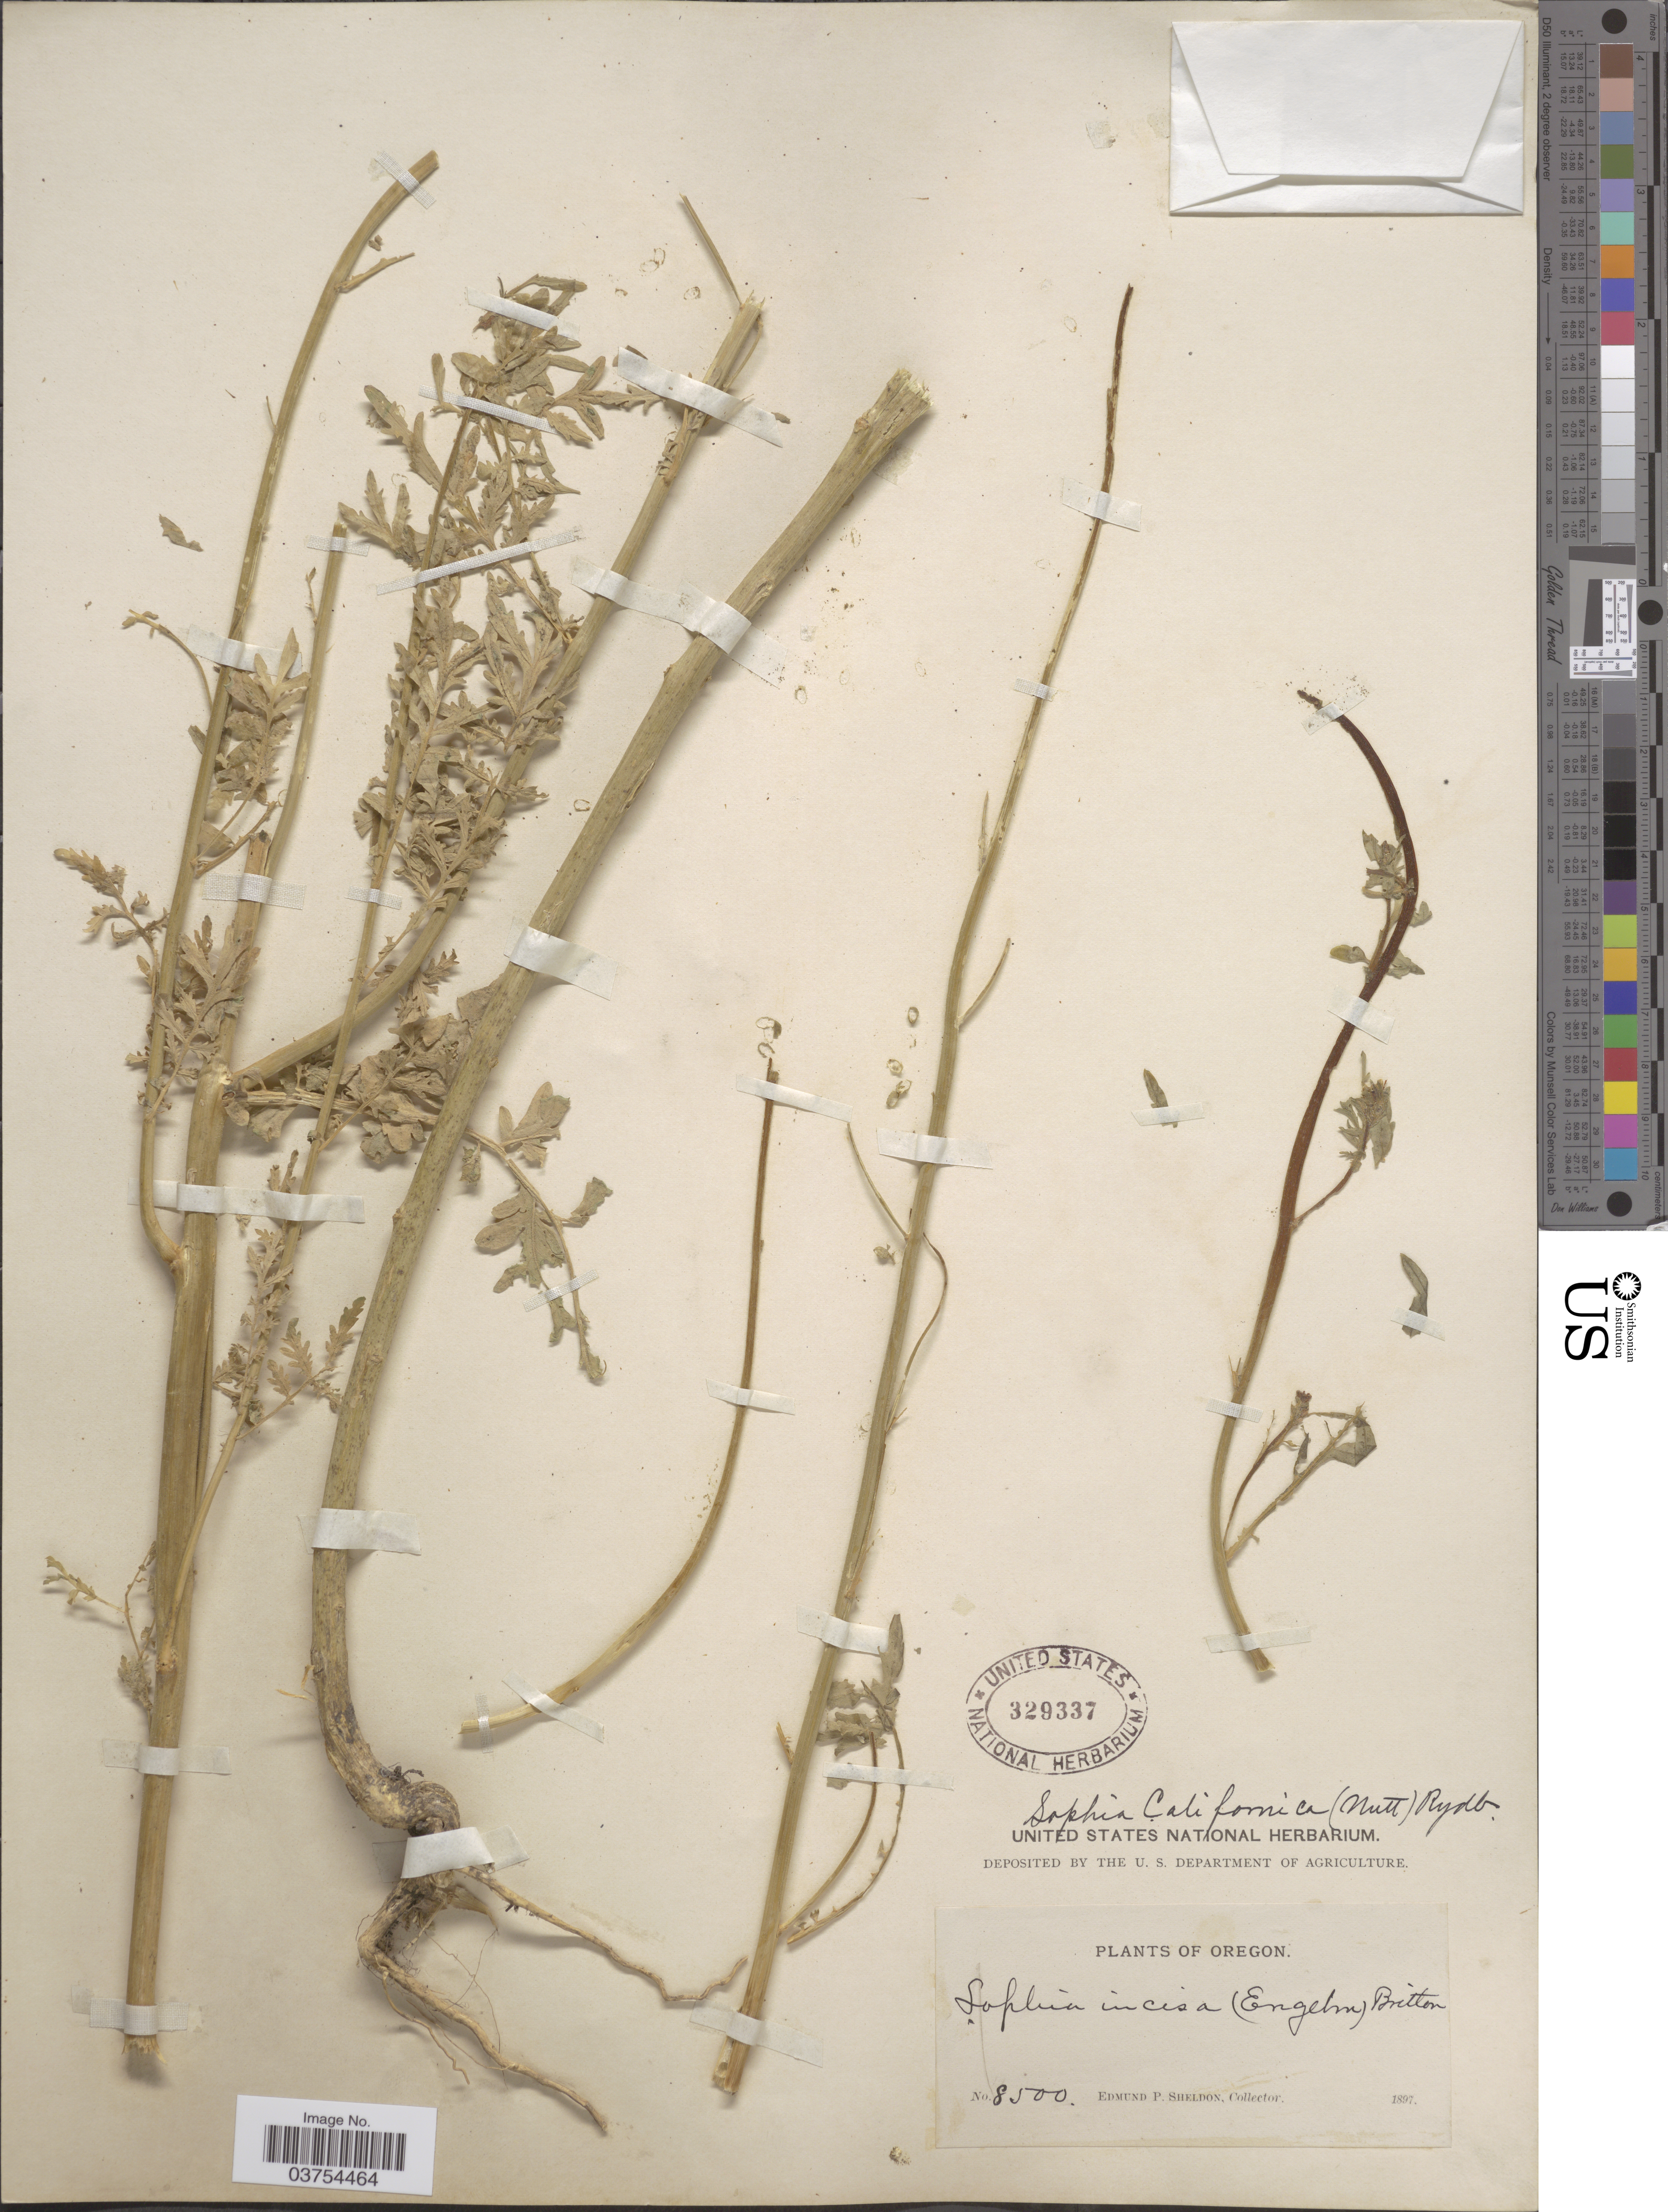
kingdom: Plantae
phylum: Tracheophyta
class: Magnoliopsida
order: Brassicales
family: Brassicaceae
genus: Descurainia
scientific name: Descurainia californica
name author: (A. Gray) O.E. Schulz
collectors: E. P. Sheldon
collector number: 8500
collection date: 1897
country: United States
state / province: Oregon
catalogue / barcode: US 329337